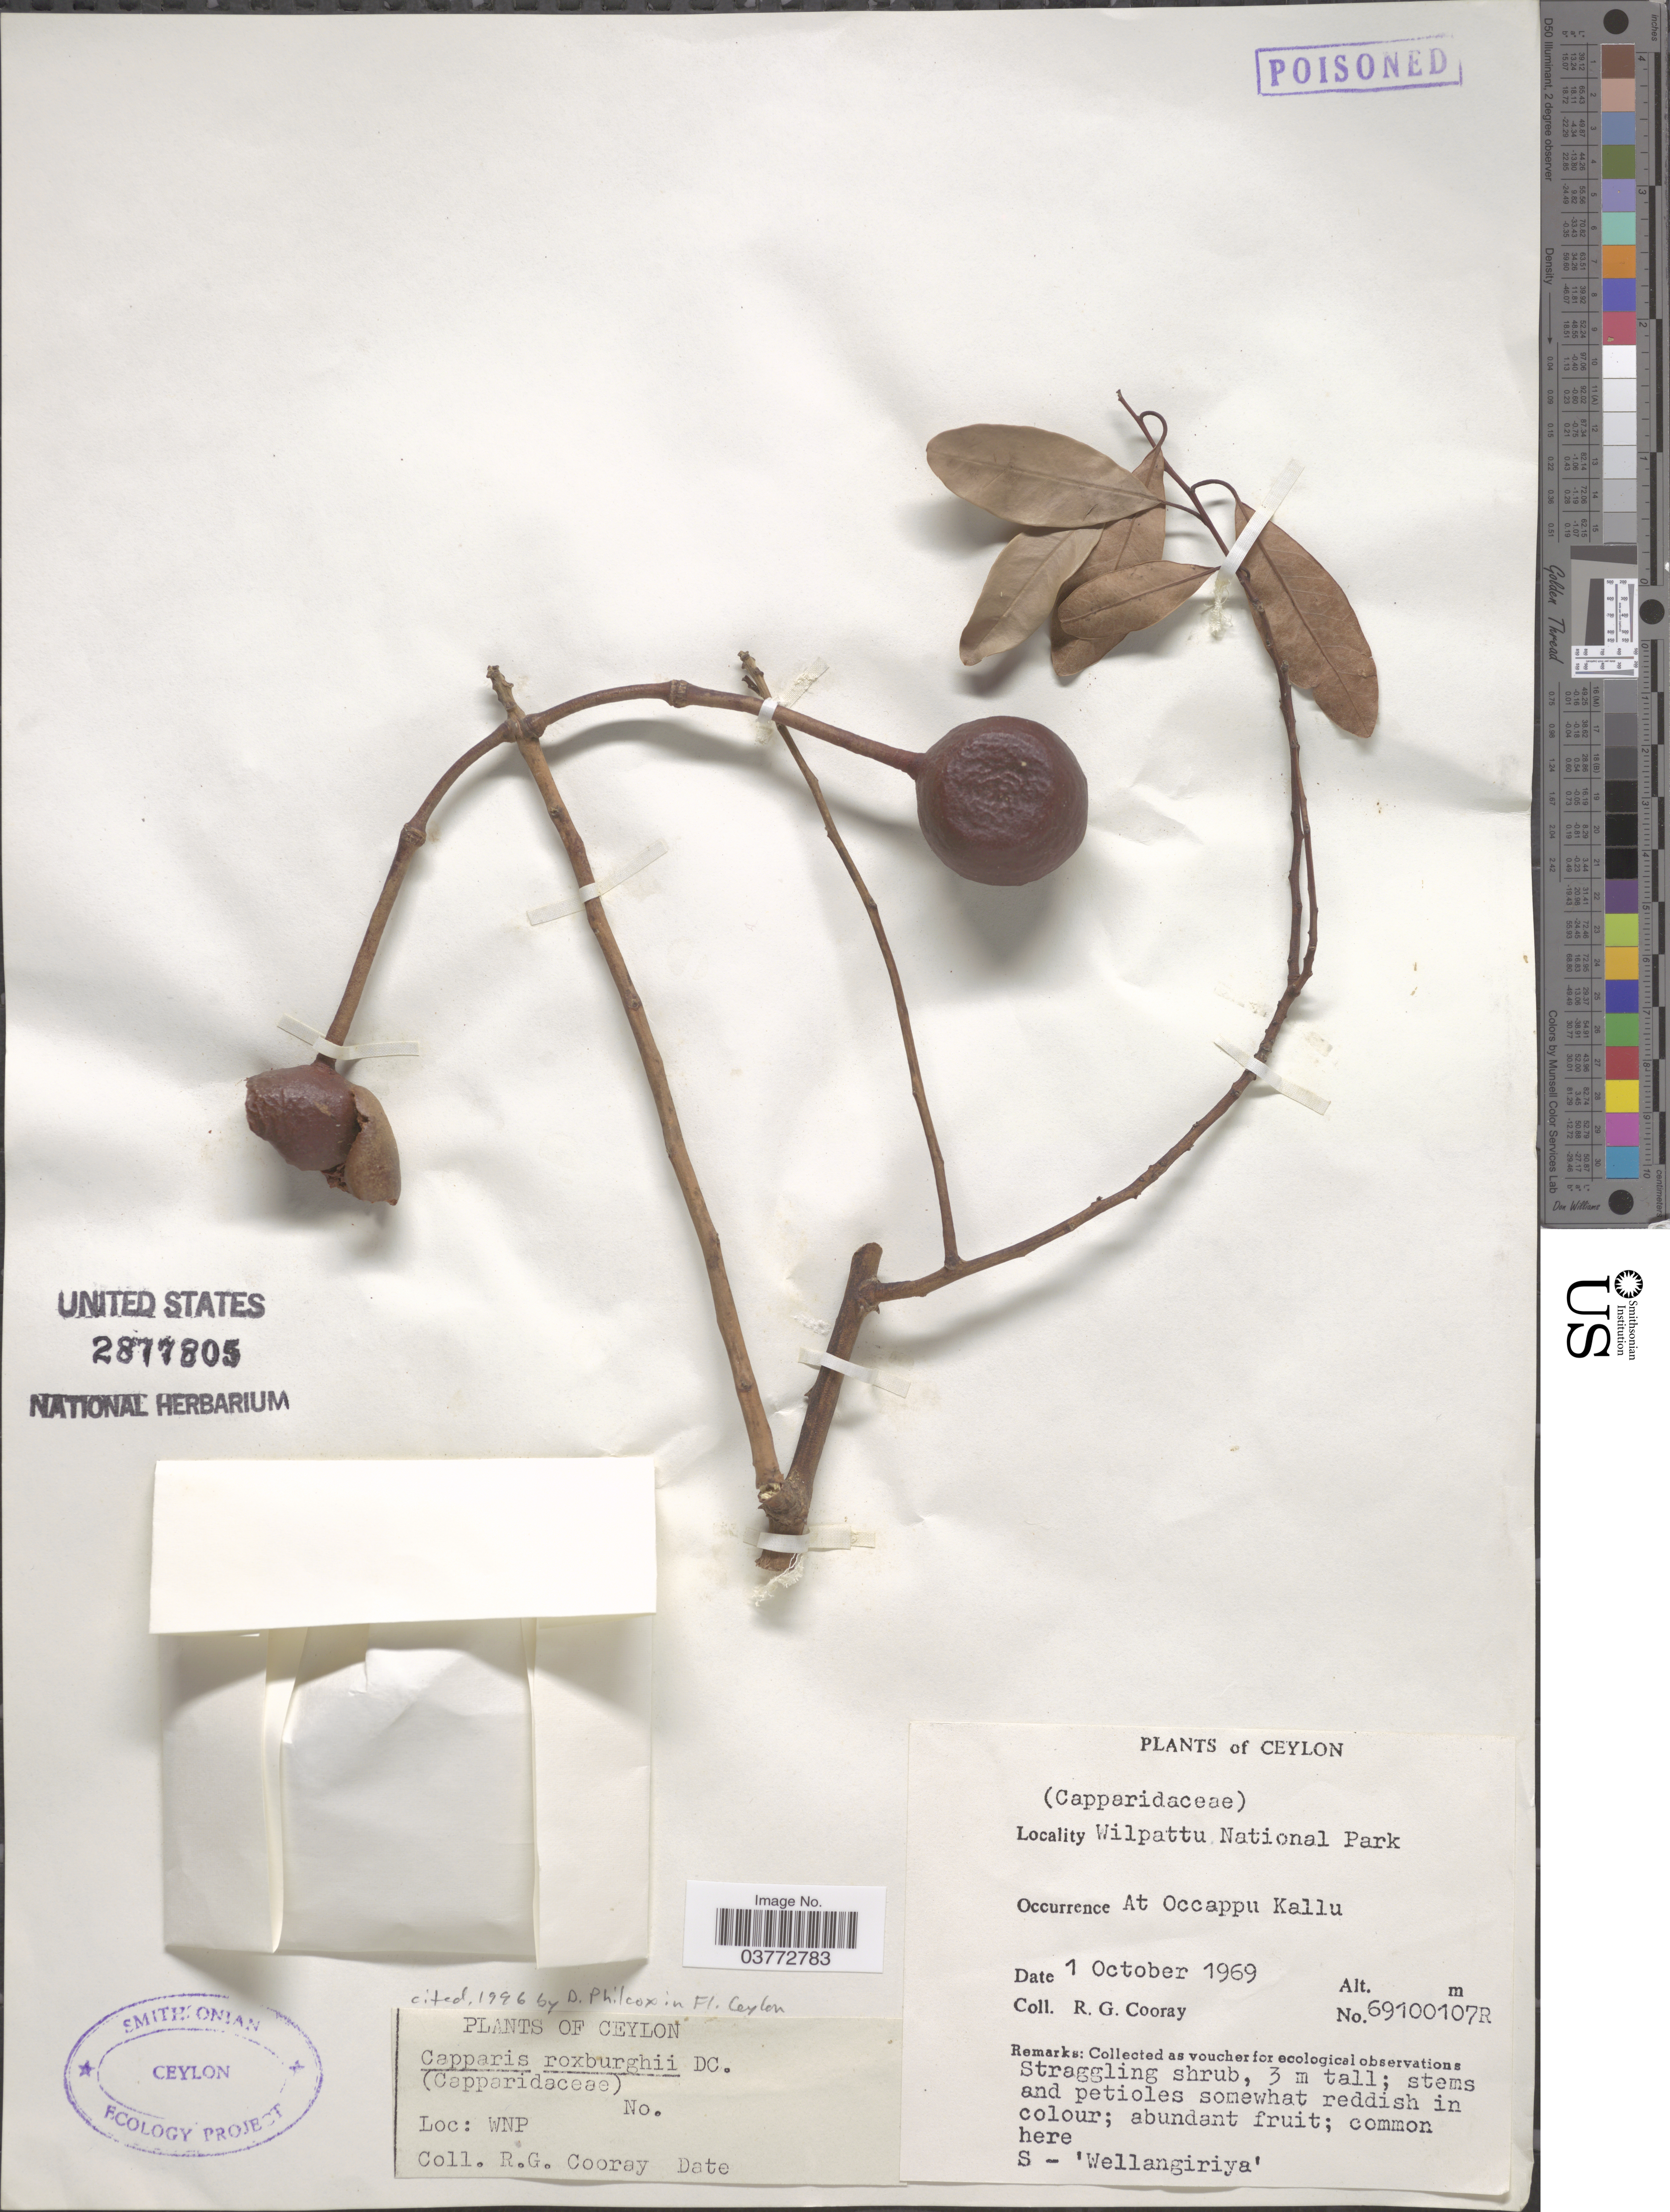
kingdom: Plantae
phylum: Tracheophyta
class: Magnoliopsida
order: Brassicales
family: Capparaceae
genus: Capparis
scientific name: Capparis roxburghii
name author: DC.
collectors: R. Cooray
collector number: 69100107R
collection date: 1969-10-01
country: Sri Lanka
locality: Ceylon. Wilpattu National Park. At Occappu Kallu.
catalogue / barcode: US 2877805